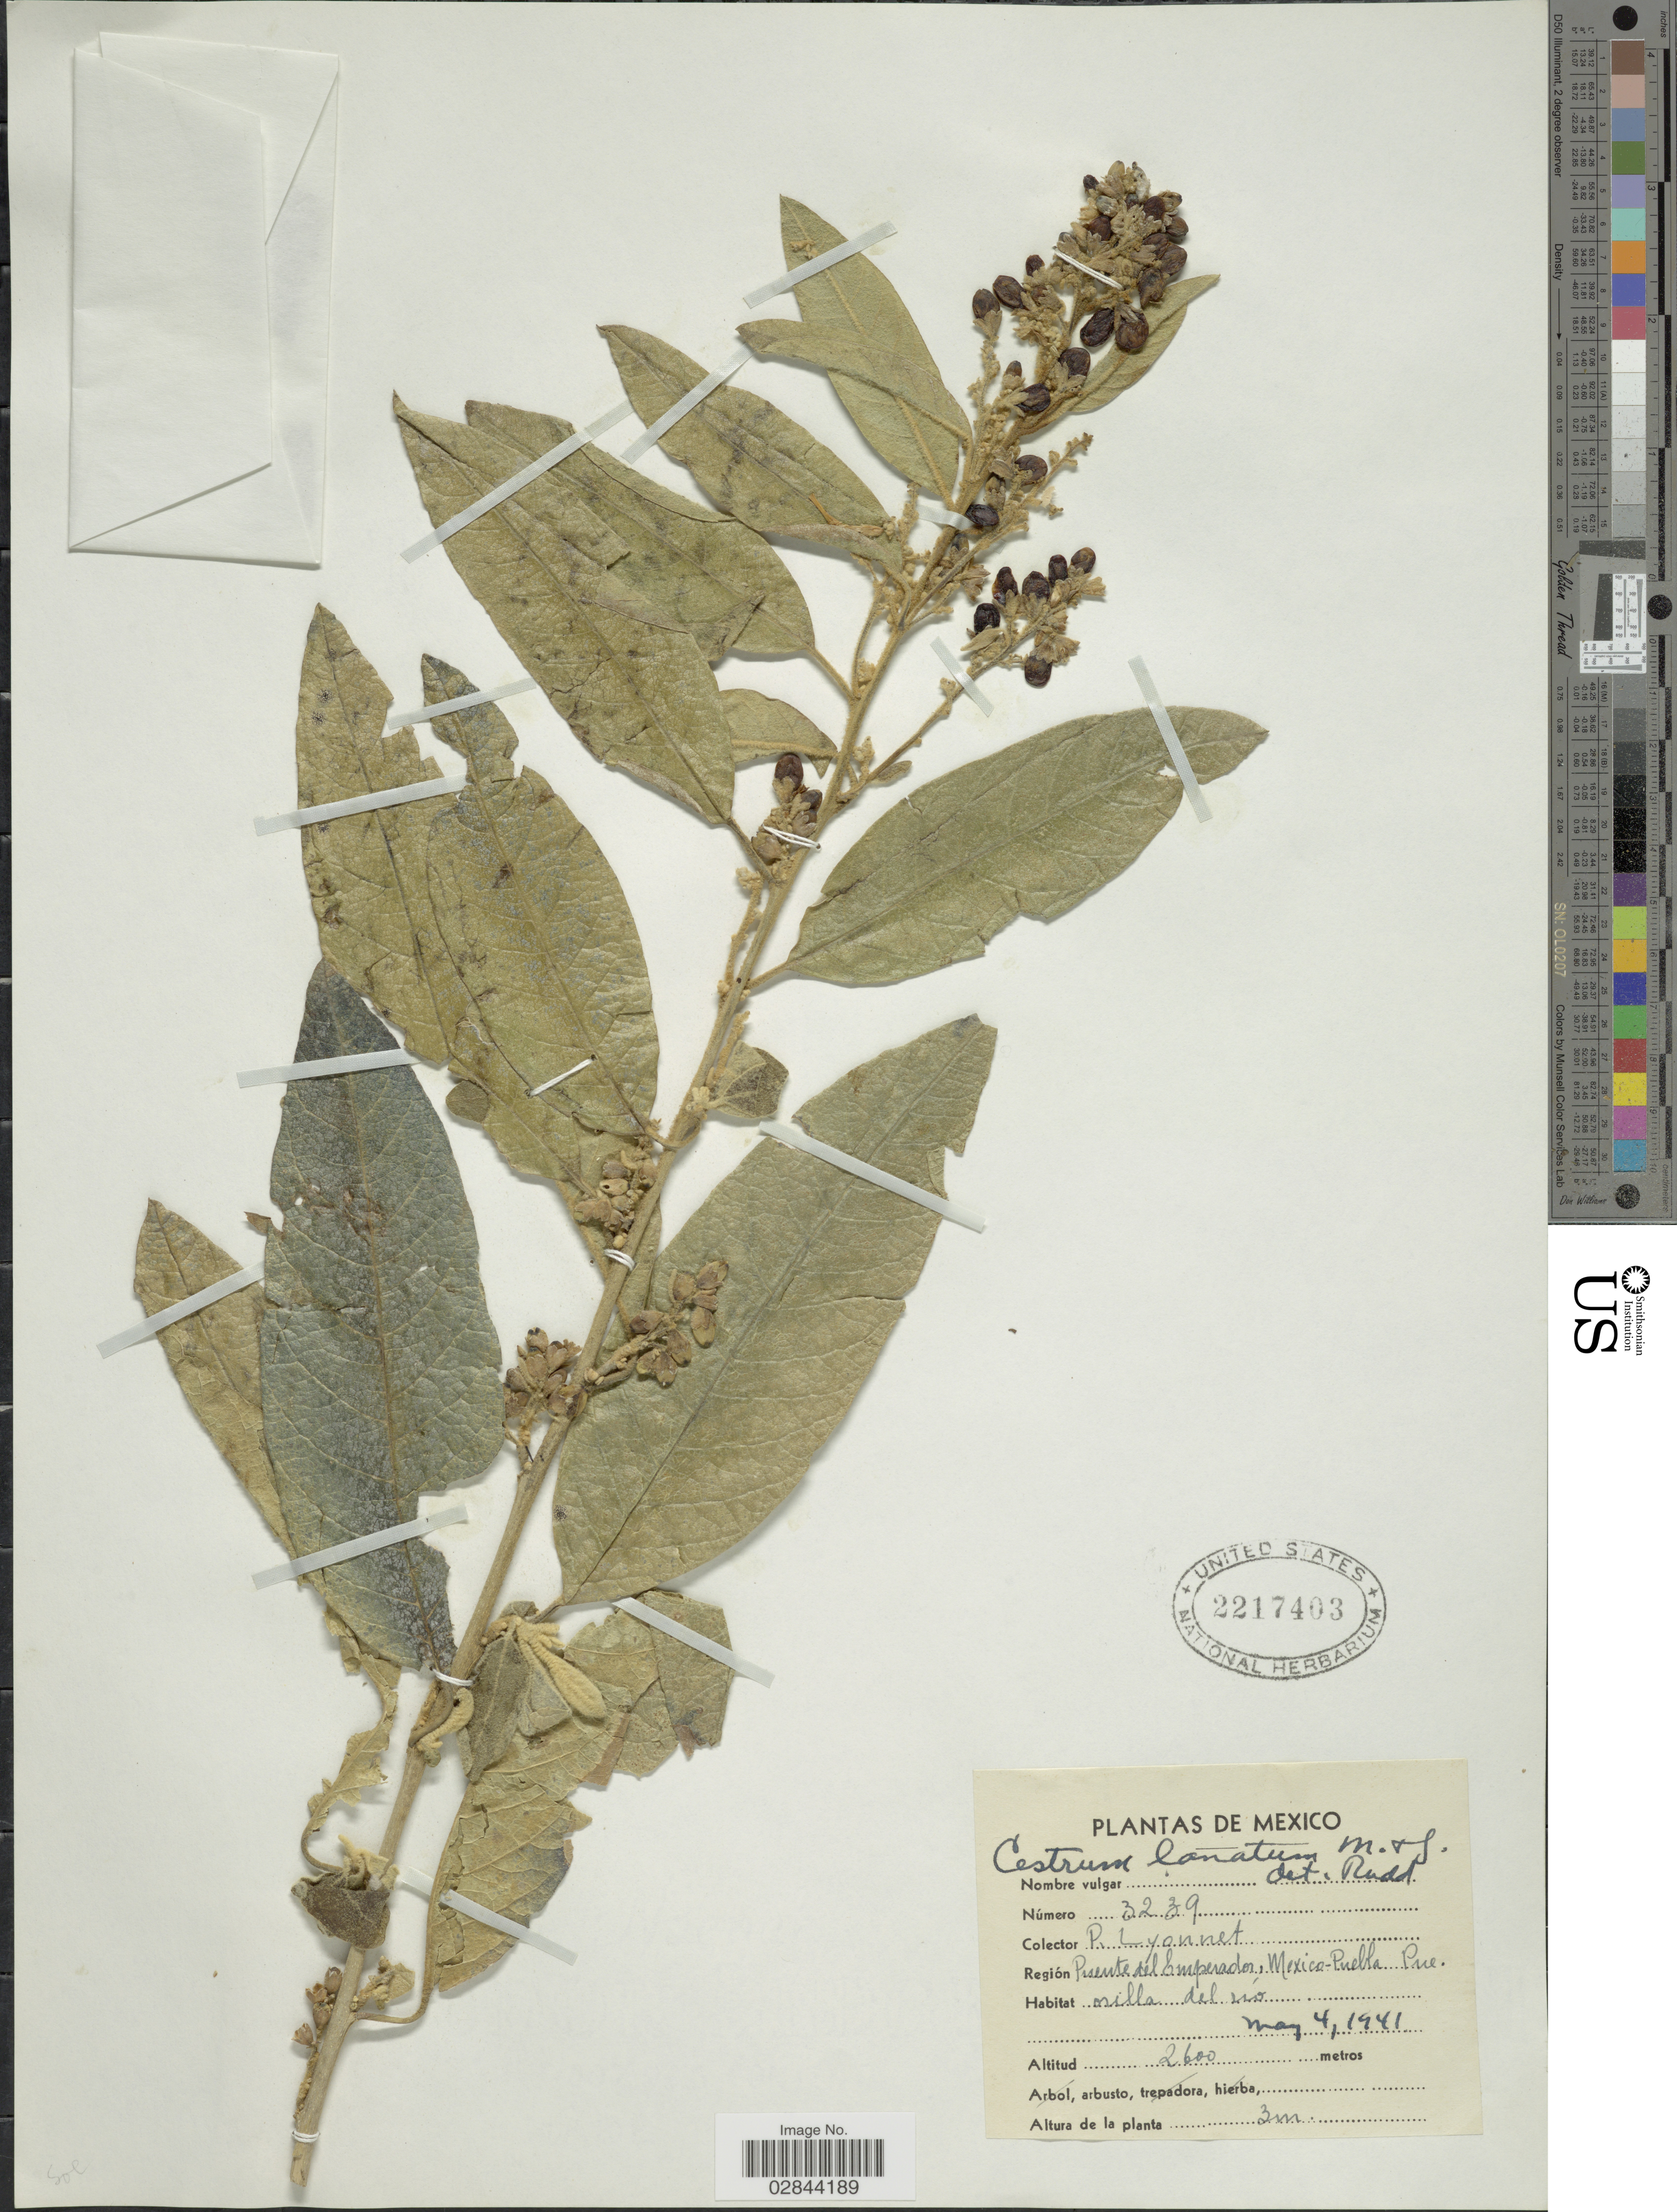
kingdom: Plantae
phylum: Tracheophyta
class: Magnoliopsida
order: Solanales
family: Solanaceae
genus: Cestrum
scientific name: Cestrum lanatum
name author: M. Martens & Galeotti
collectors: P. Lyonnet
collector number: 3239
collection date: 1941-05-04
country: Mexico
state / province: Puebla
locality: Región Puente del Emperador, Mexico-Puebla, Pue., orilla del rio.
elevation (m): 2600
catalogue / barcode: US 2217403